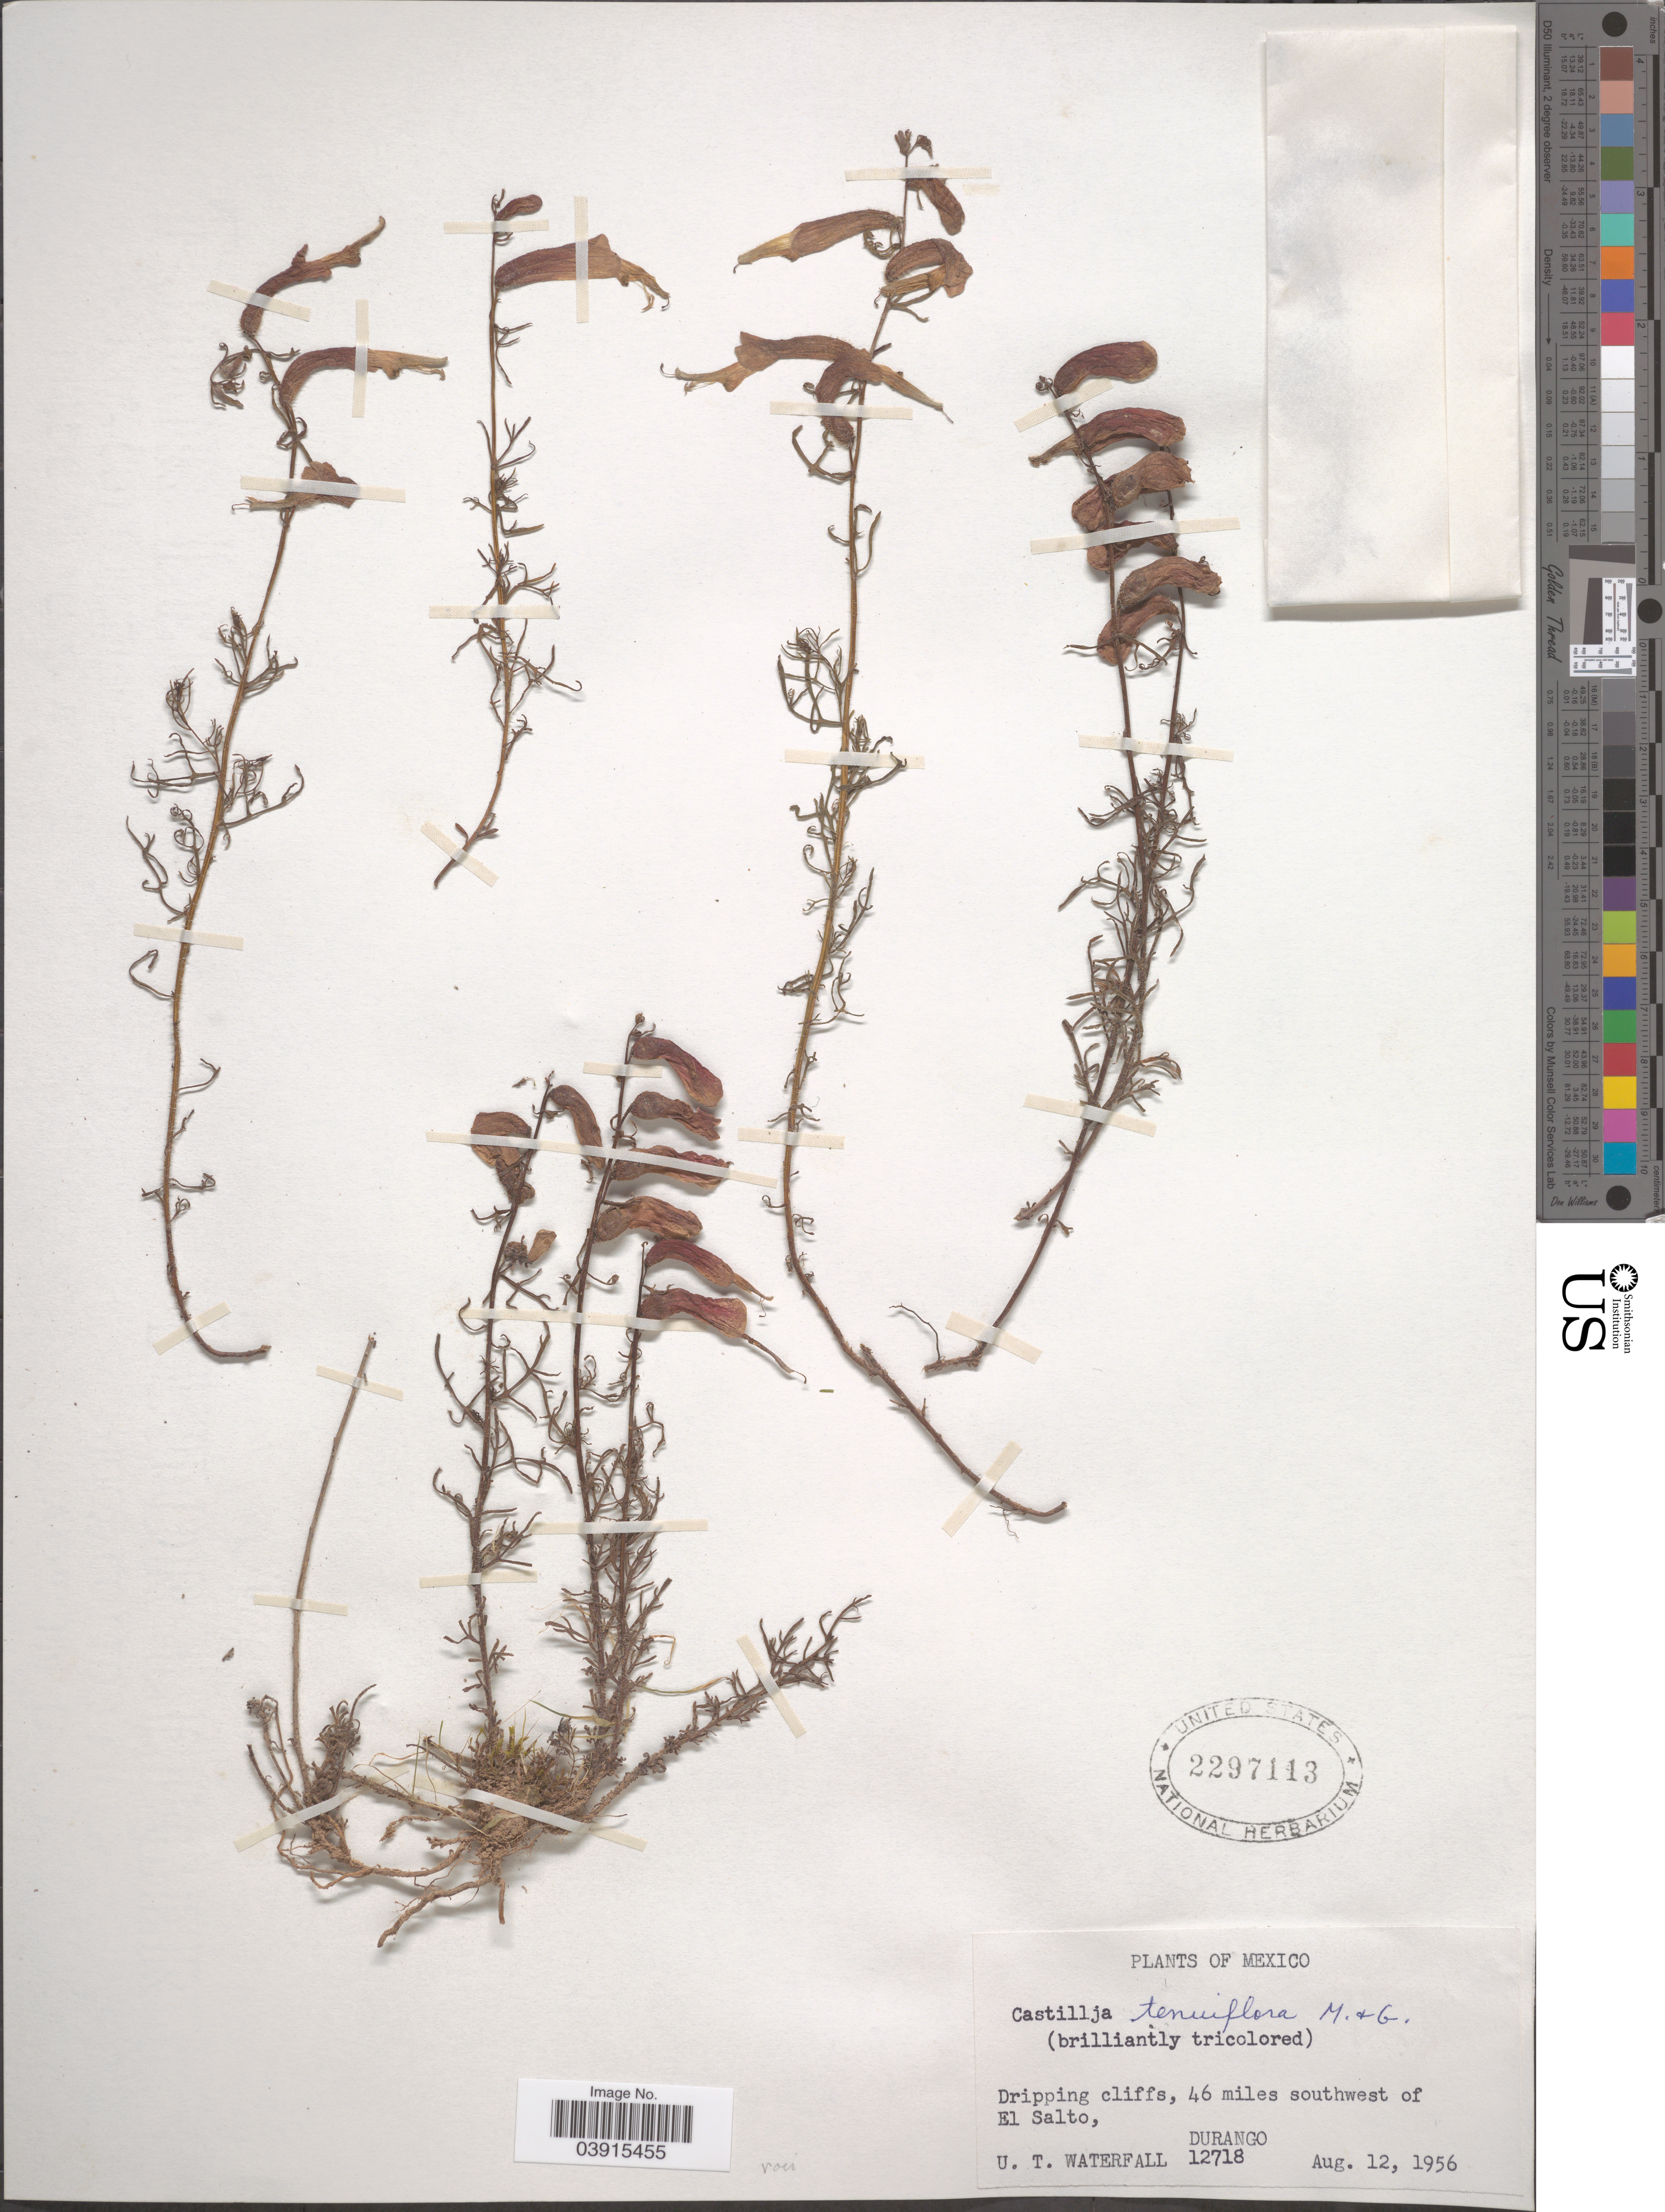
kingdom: Plantae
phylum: Tracheophyta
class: Magnoliopsida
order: Lamiales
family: Orobanchaceae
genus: Castilleja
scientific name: Castilleja roei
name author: Crossw.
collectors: U. T. Waterfall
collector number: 12718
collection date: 1956-08-12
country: Mexico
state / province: Durango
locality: Dripping cliffs, 46 miles southwest of El Salto.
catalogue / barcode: US 2297113